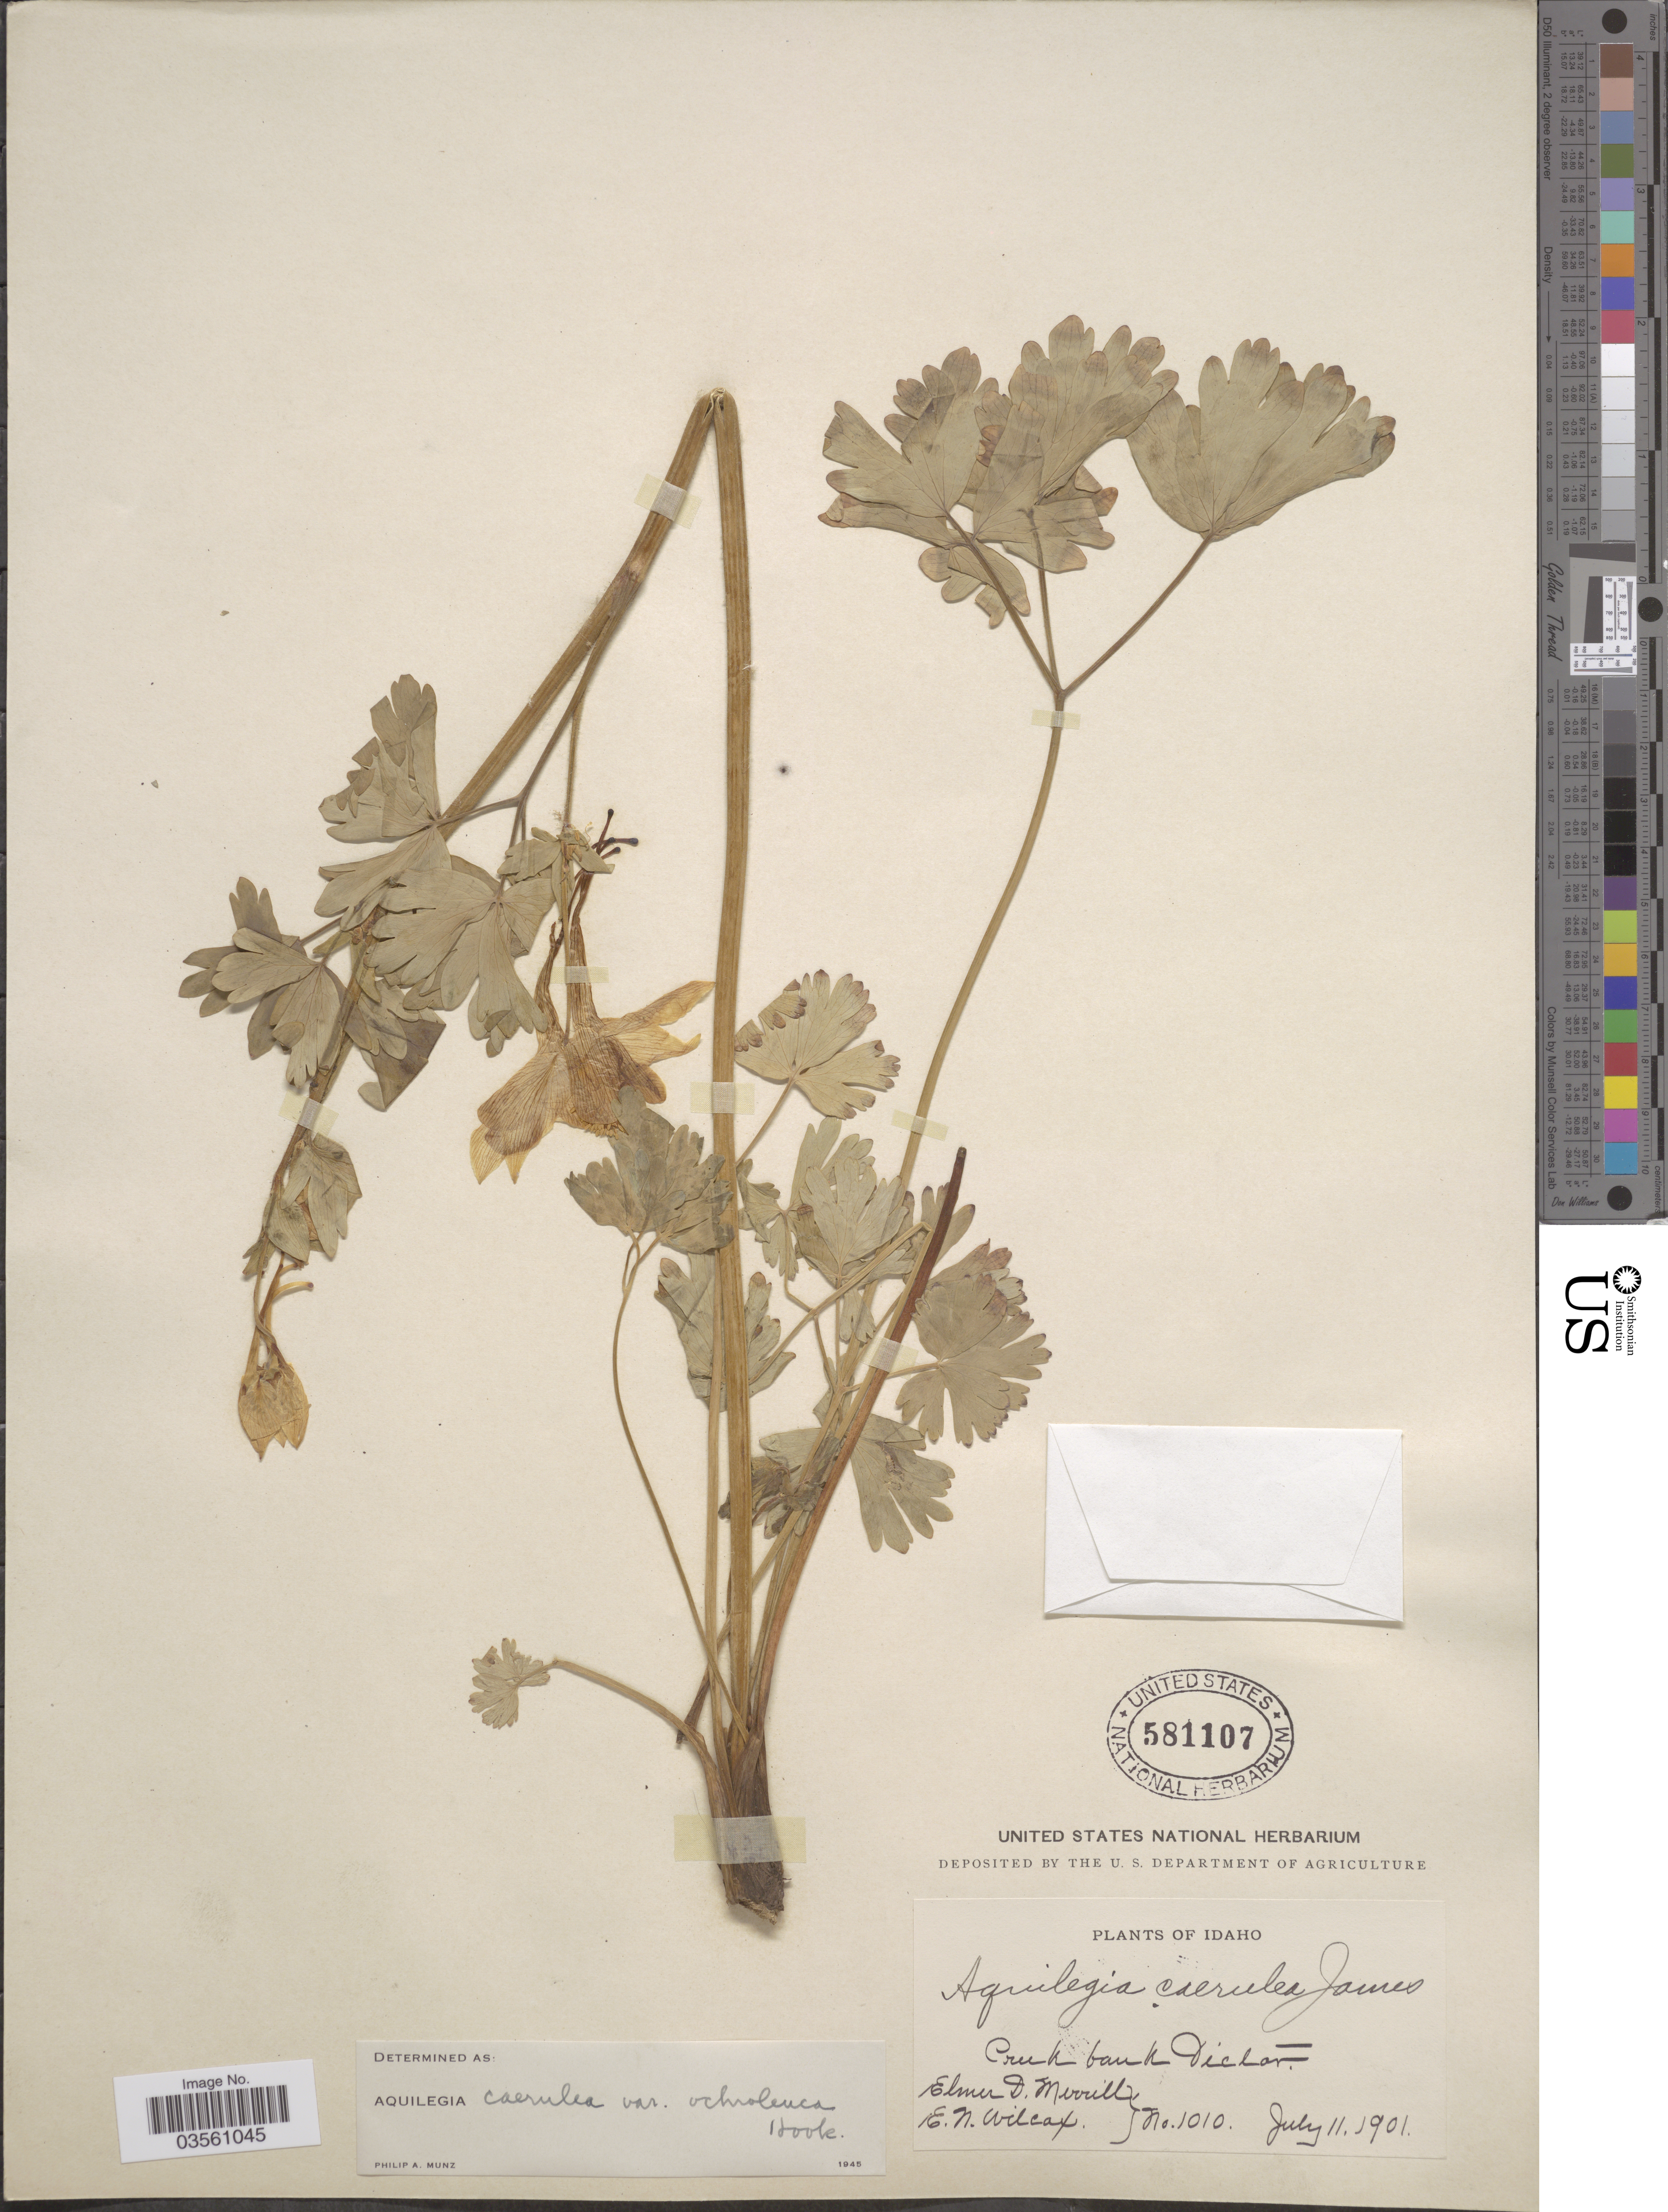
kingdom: Plantae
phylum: Tracheophyta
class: Magnoliopsida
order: Ranunculales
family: Ranunculaceae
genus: Aquilegia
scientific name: Aquilegia coerulea var. ochroleuca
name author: Hook.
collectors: E. D. Merrill & E. Wilcox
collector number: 1010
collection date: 1901-07-11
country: United States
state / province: Idaho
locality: Creek bank Victor.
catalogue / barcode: US 581107